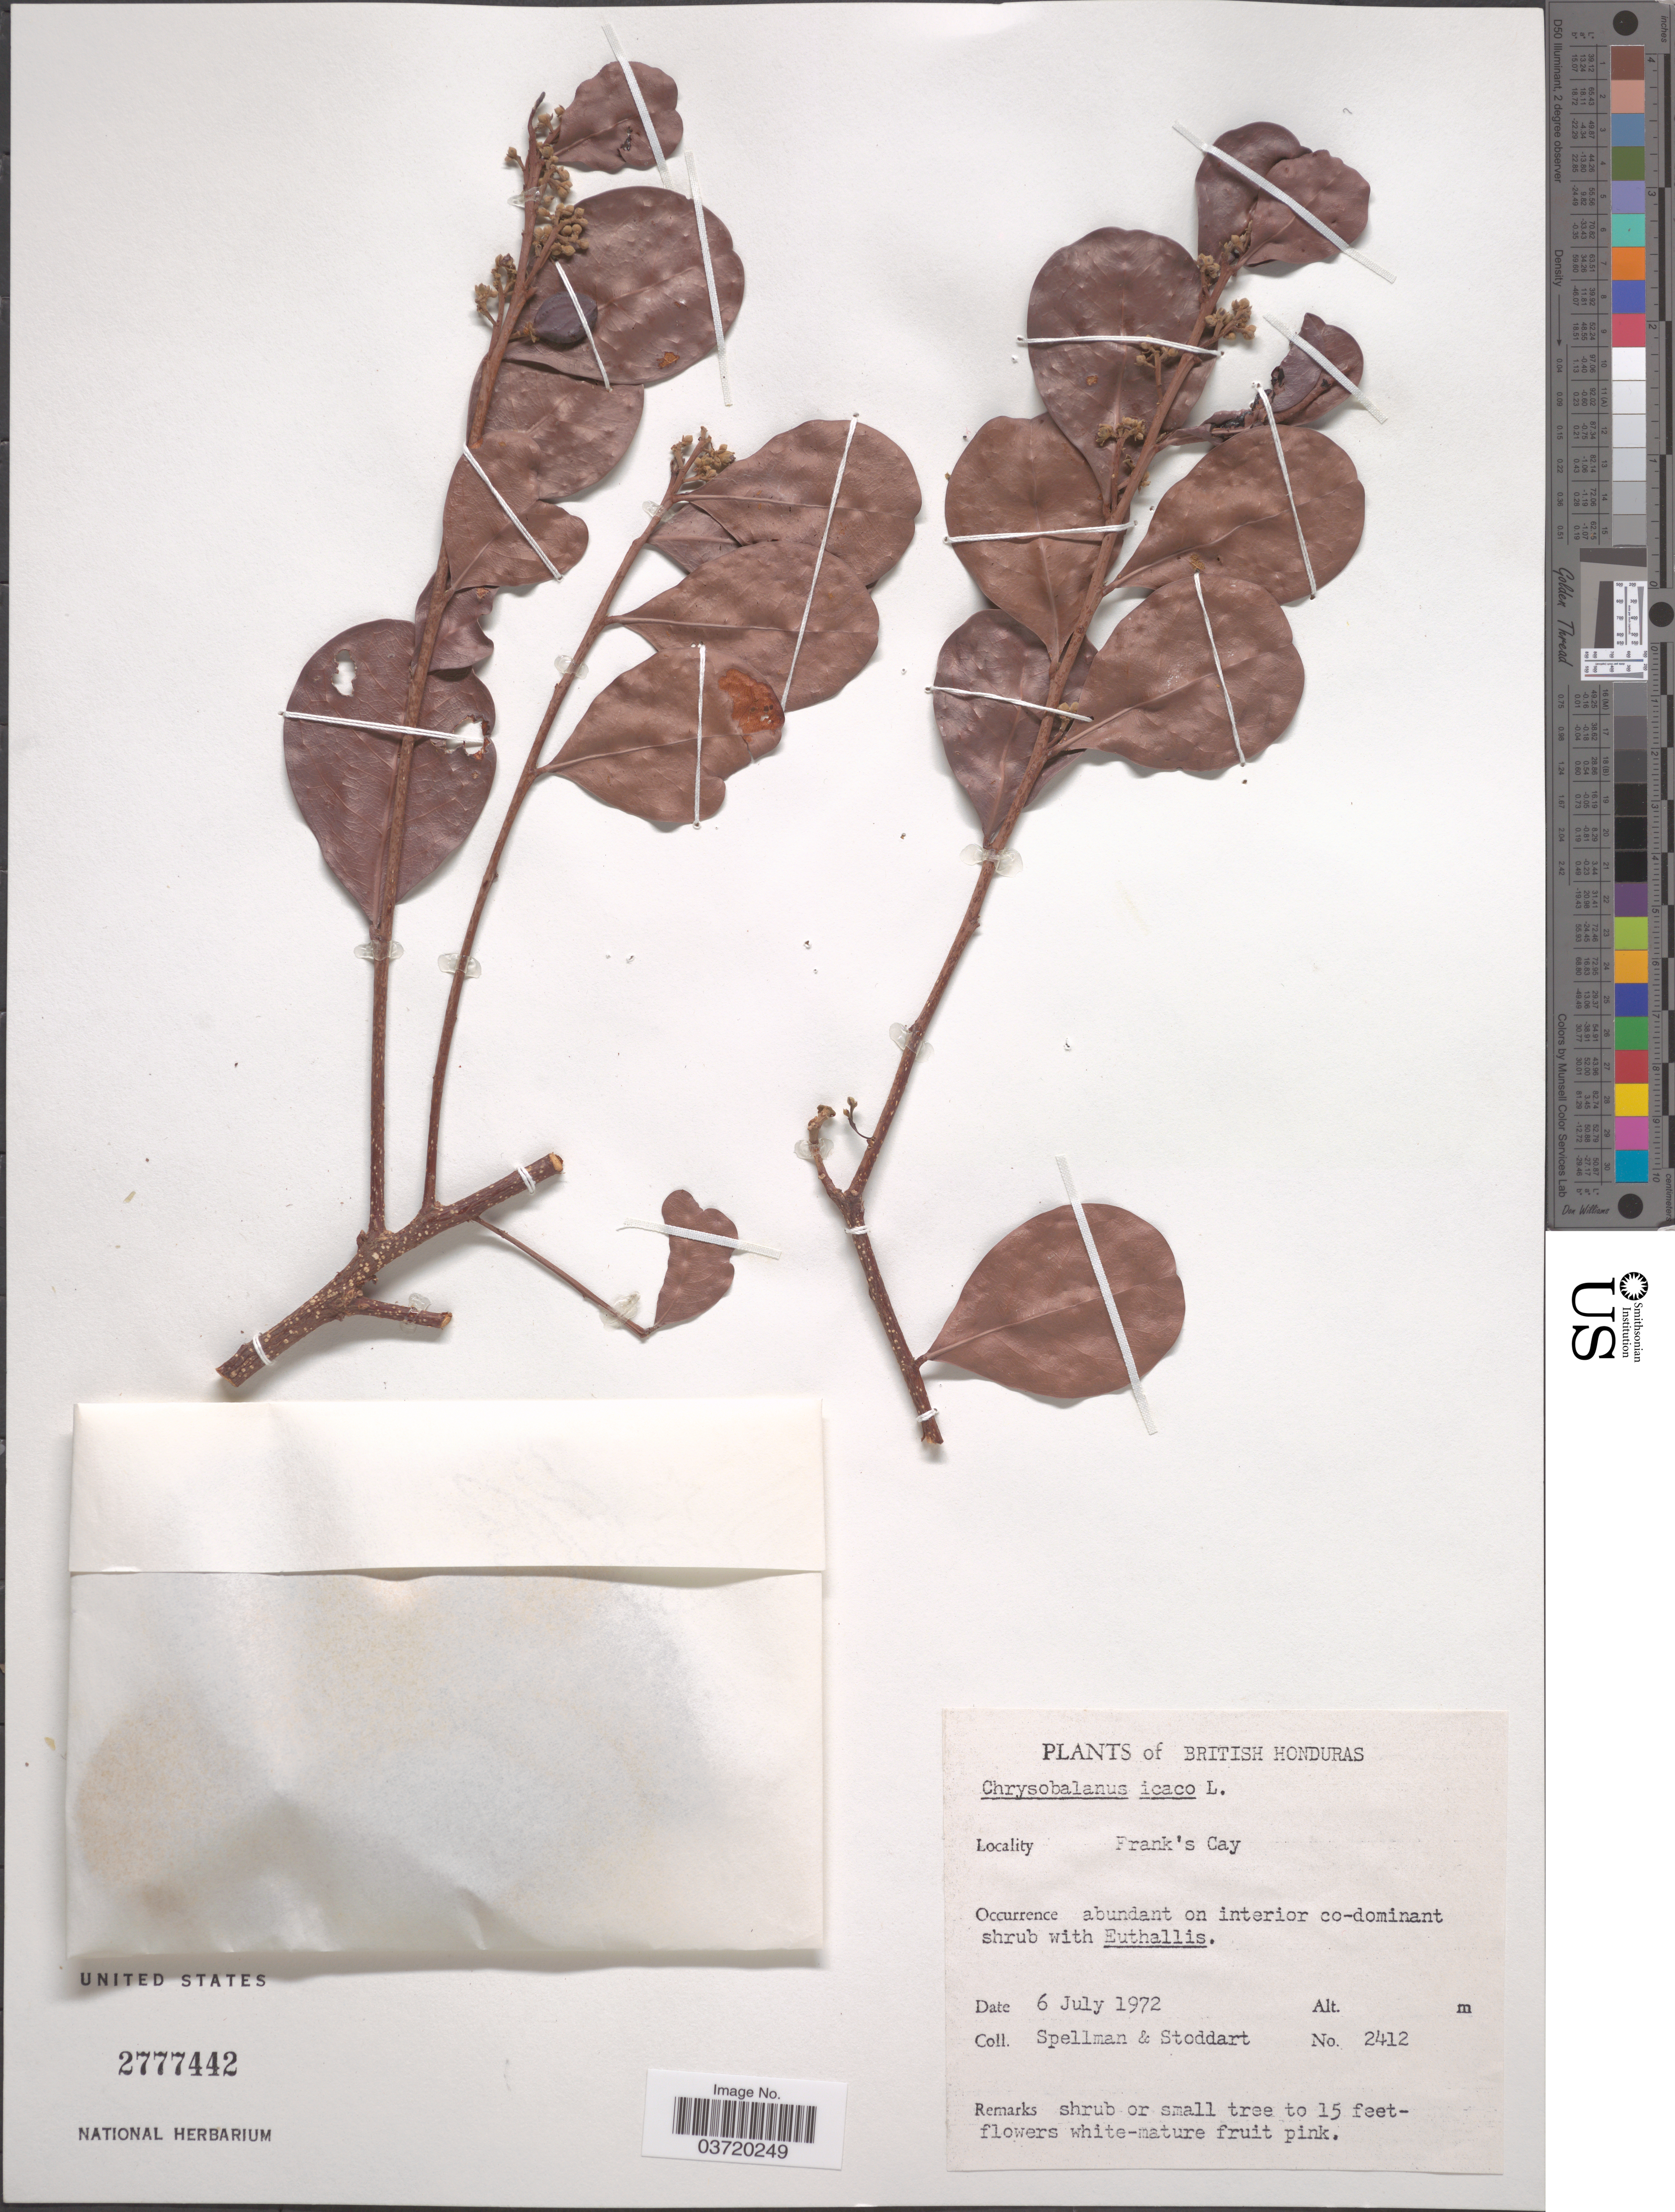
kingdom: Plantae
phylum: Tracheophyta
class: Magnoliopsida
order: Malpighiales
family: Chrysobalanaceae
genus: Chrysobalanus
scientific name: Chrysobalanus icaco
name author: L.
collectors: Spellman, -- & -. Stoddart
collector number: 2412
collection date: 1972-07-06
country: Belize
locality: British Honduras. Frank's Cay.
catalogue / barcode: US 2777442